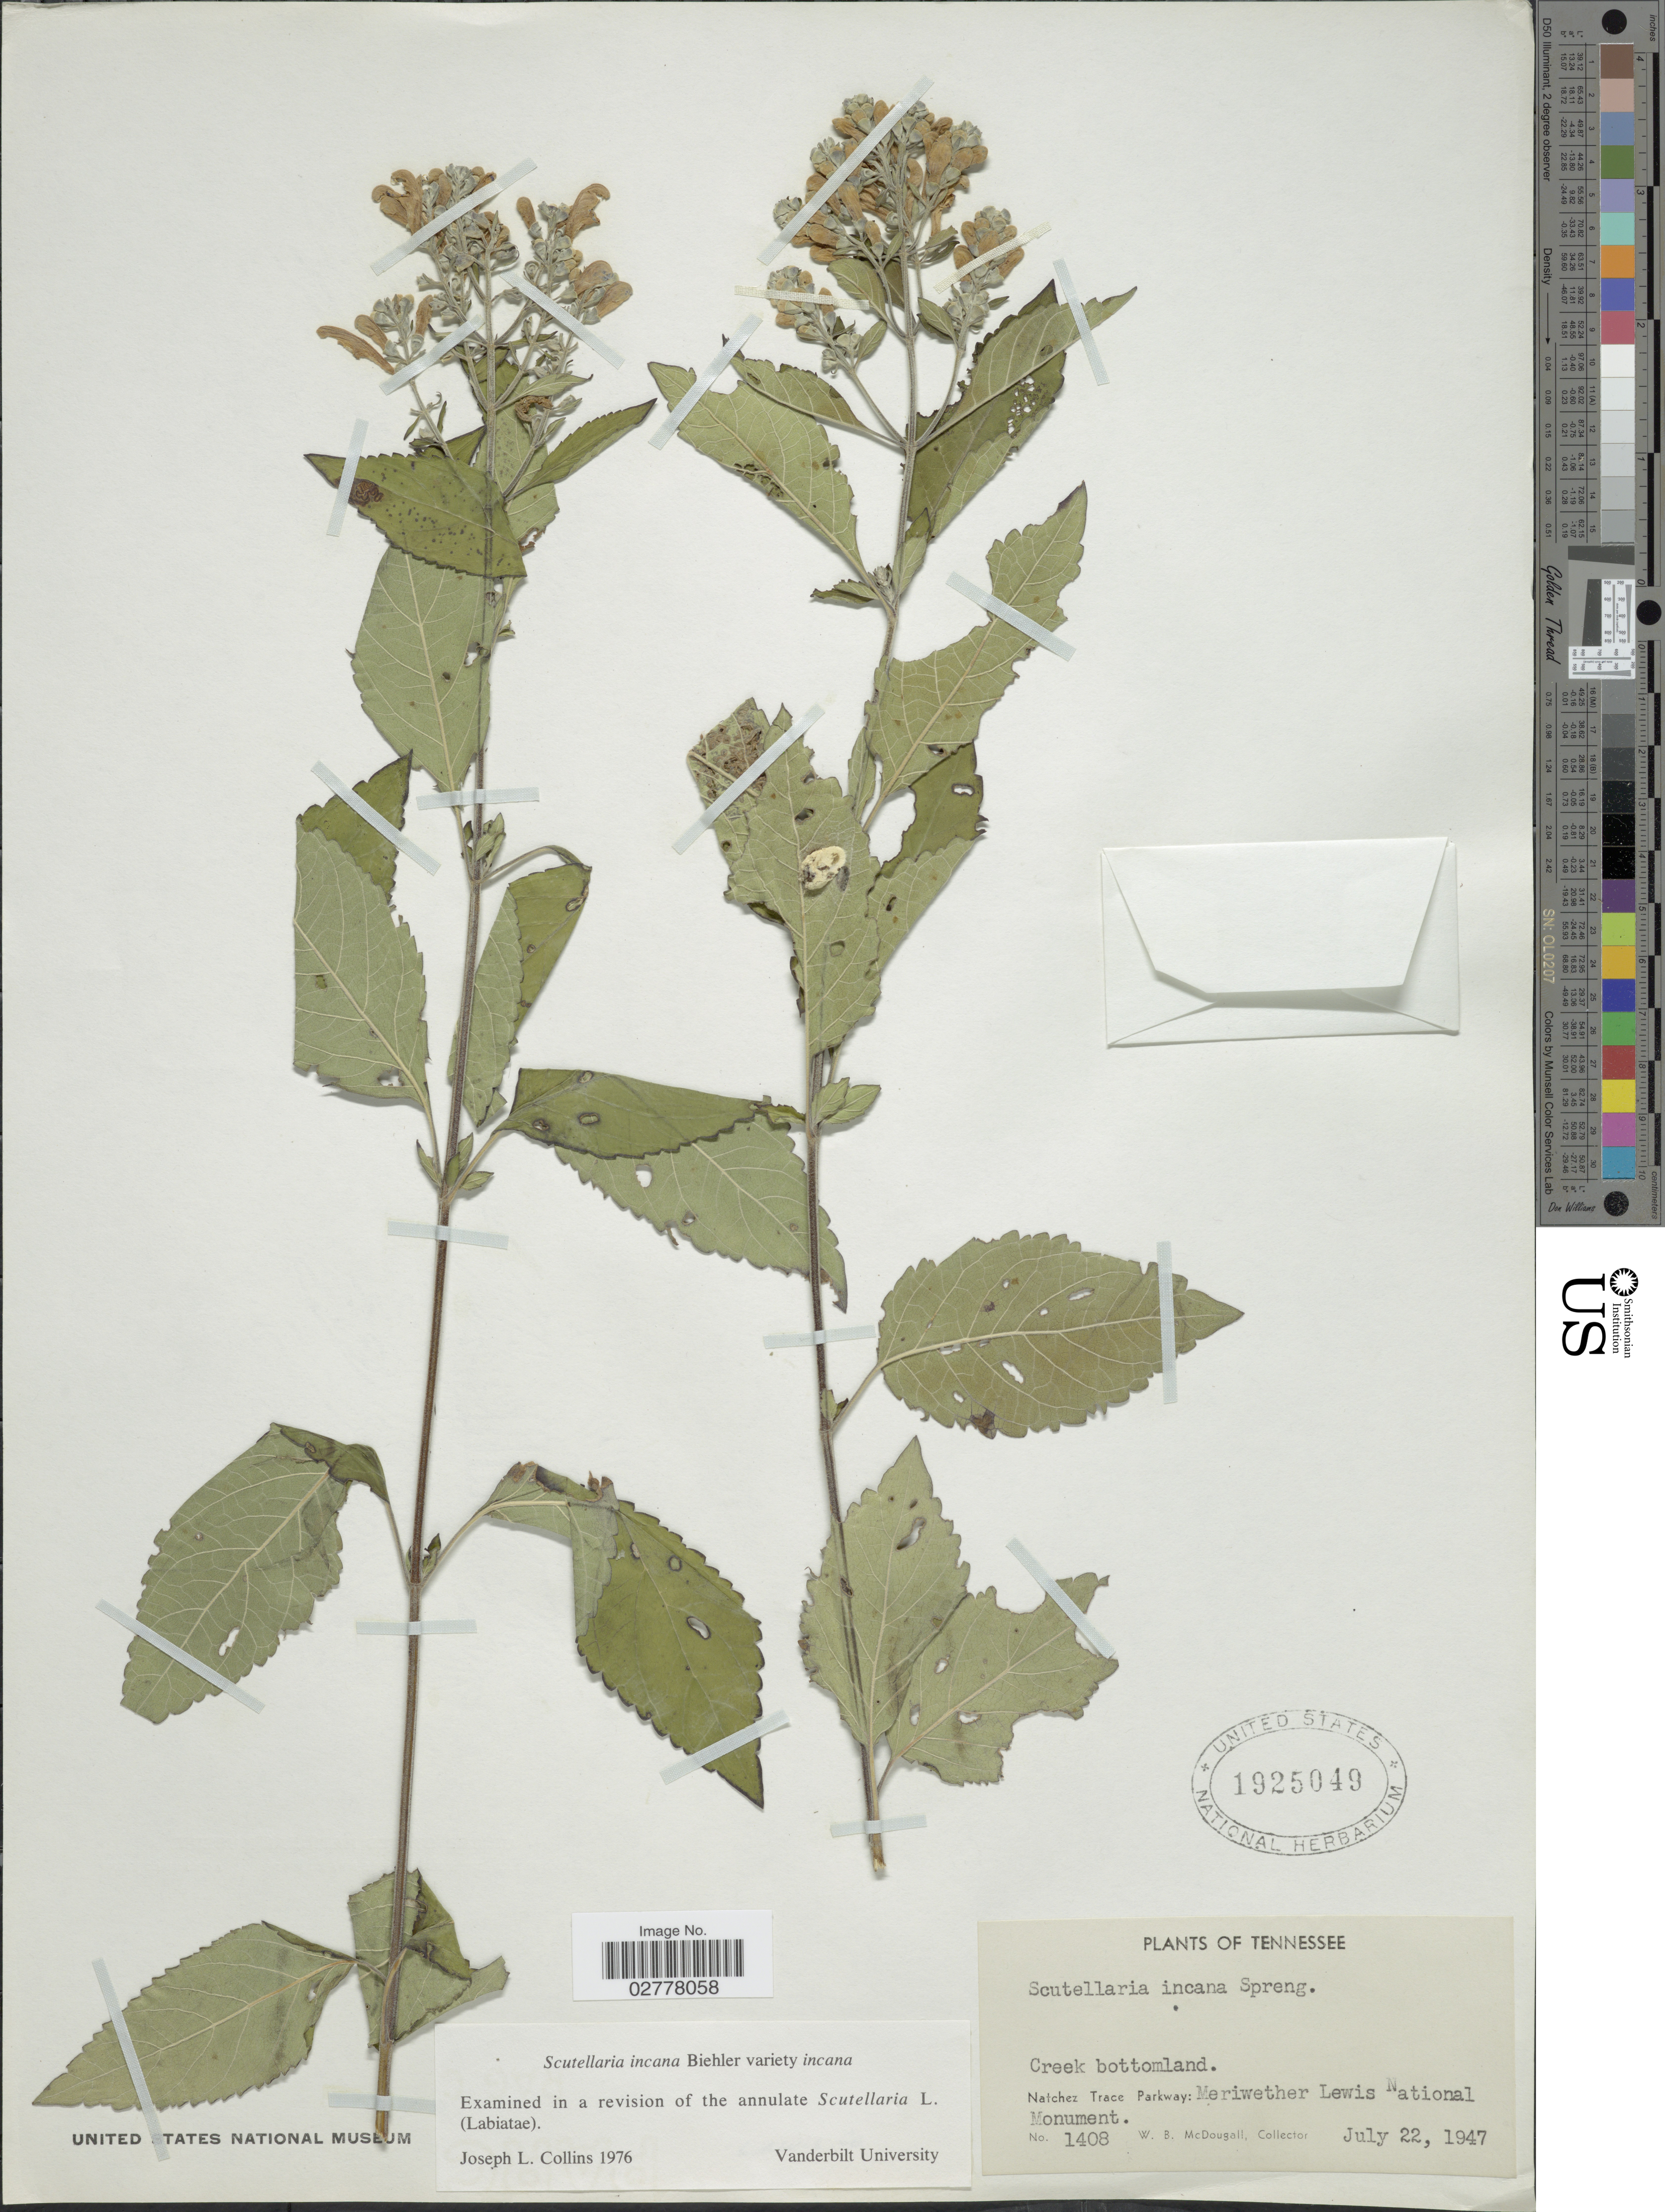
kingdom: Plantae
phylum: Tracheophyta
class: Magnoliopsida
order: Lamiales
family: Lamiaceae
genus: Scutellaria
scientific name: Scutellaria incana var. incana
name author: Biehler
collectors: W. B. McDougall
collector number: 1408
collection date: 1947-07-22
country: United States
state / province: Tennessee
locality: Creek bottomland. Natchez Trace Parkway: Meriwether Lewis National Monument.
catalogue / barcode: US 1925049